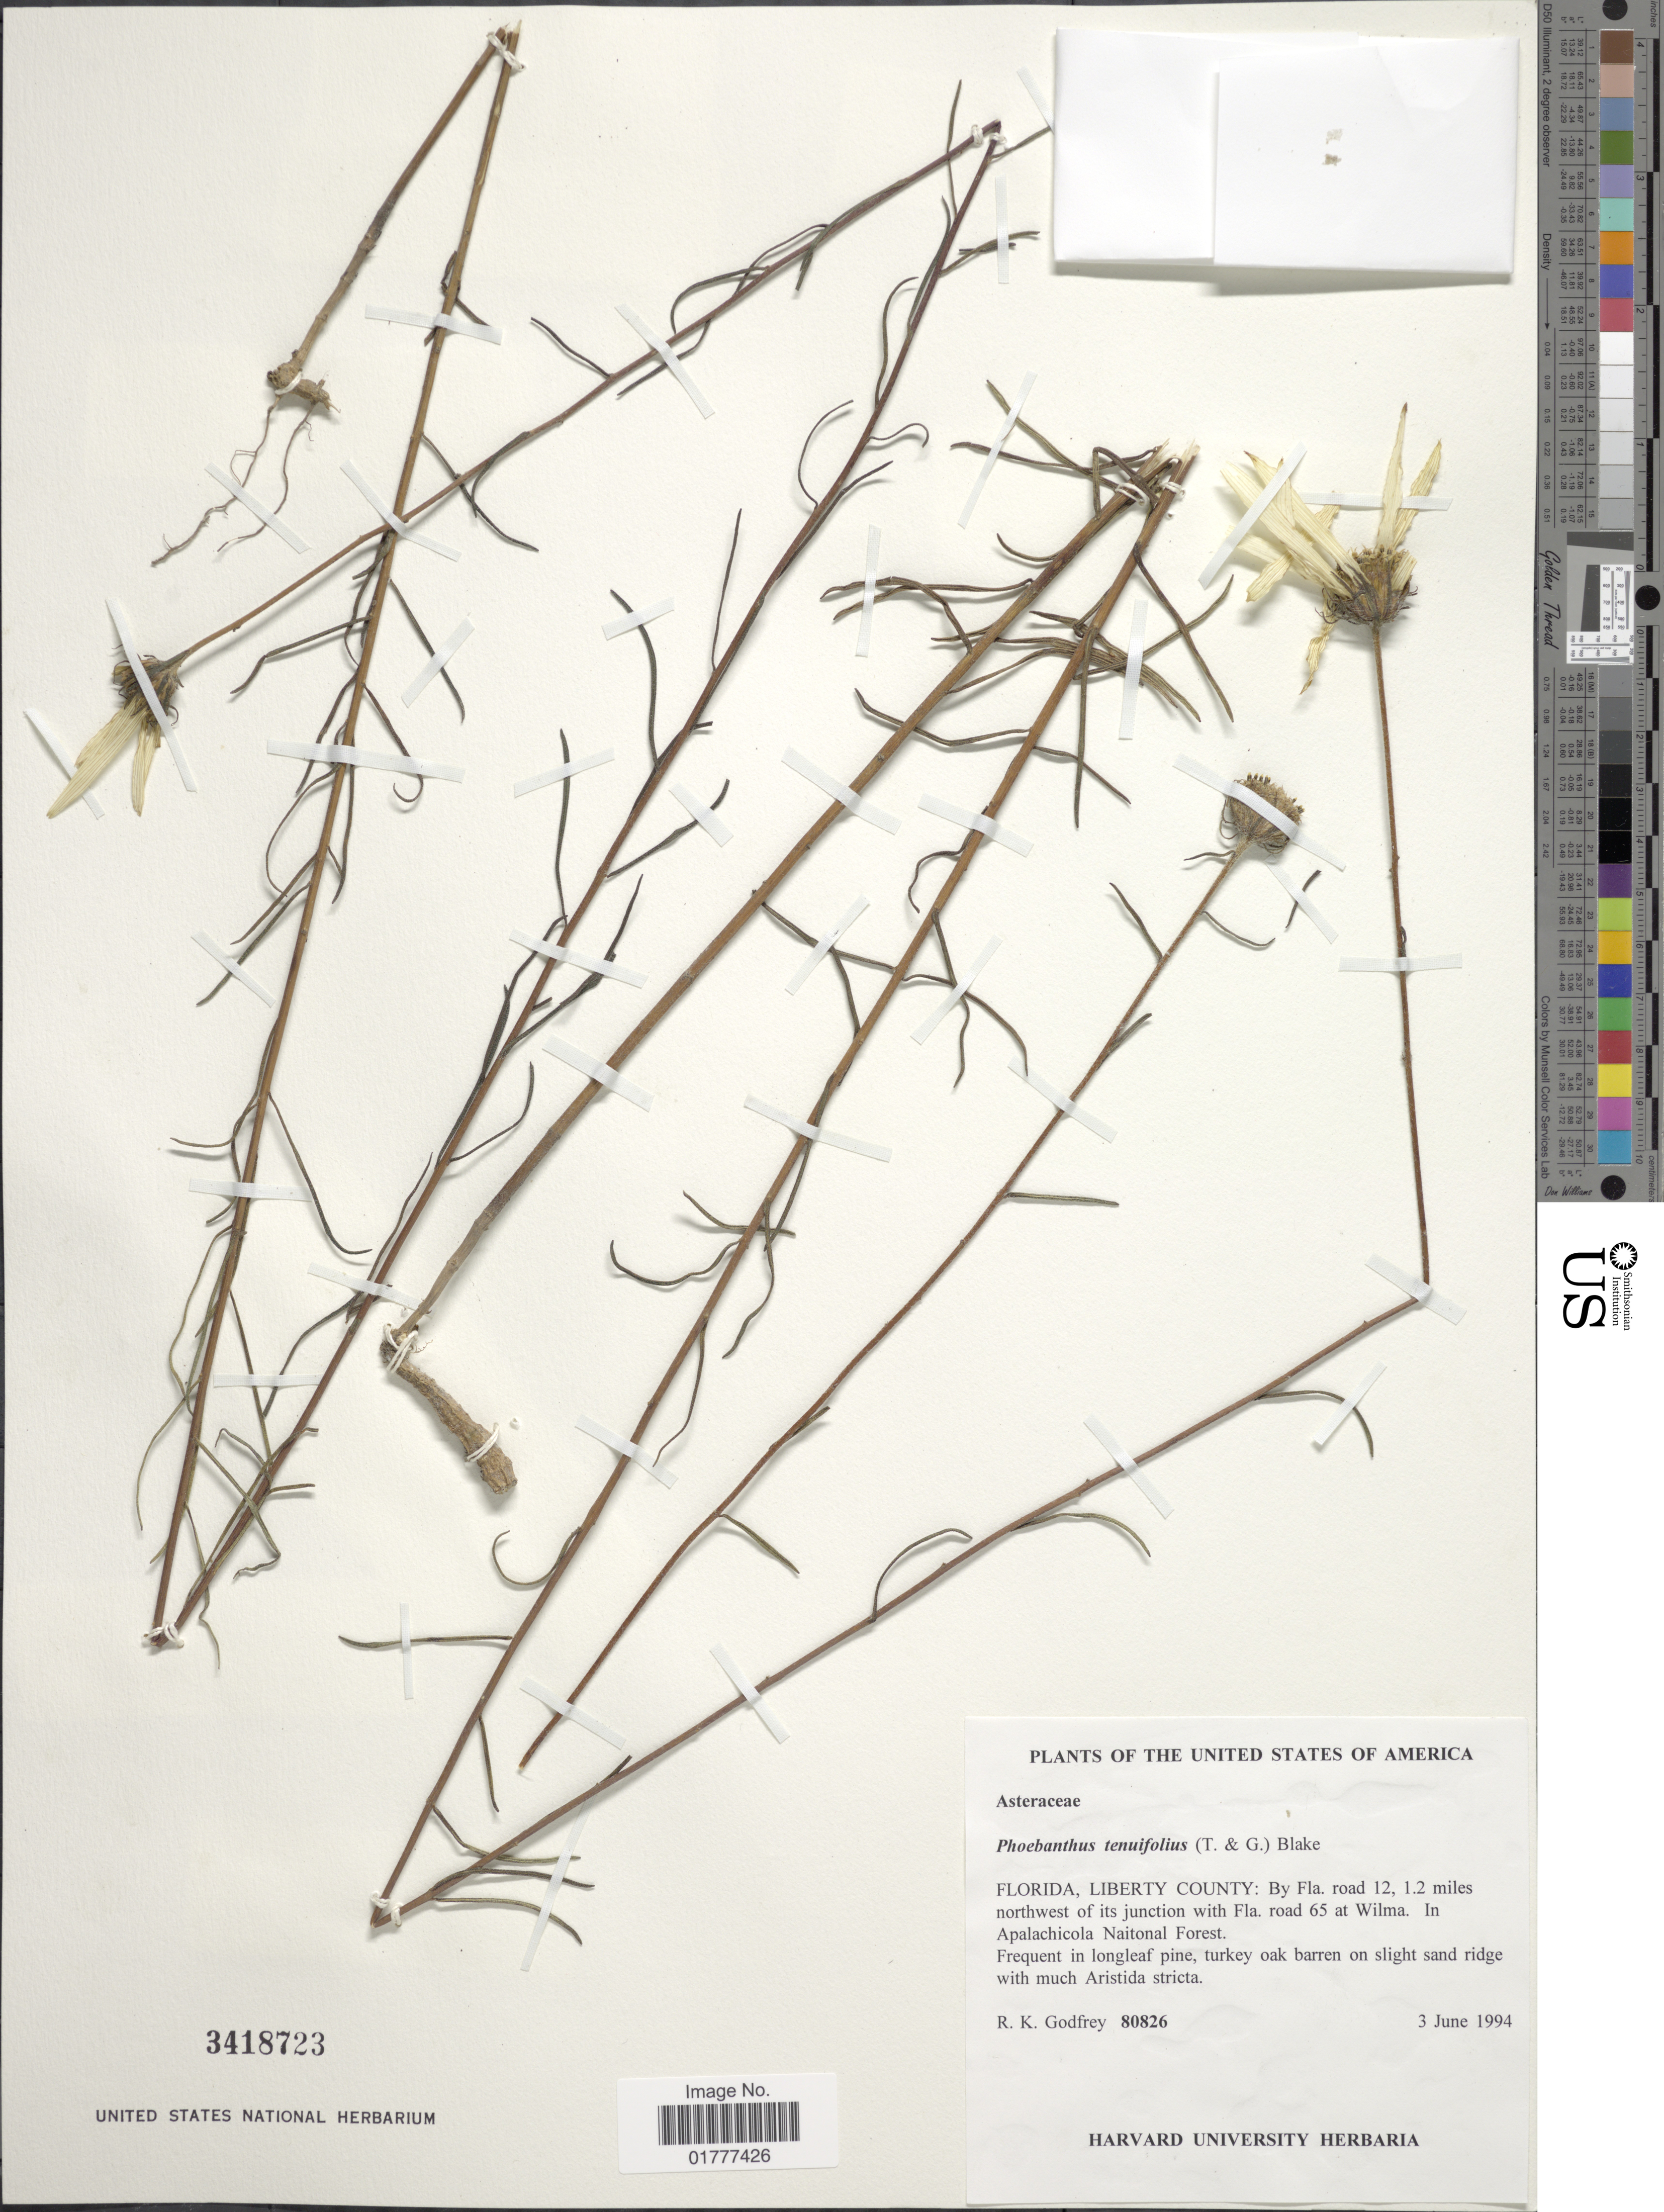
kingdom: Plantae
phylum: Tracheophyta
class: Magnoliopsida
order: Asterales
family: Asteraceae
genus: Phoebanthus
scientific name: Phoebanthus tenuifolius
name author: (Torr. & A. Gray) S.F. Blake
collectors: R. K. Godfrey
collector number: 80826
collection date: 1994-06-03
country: United States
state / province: Florida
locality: Liberty County: By Fla. road 12, 1.2 miles northwest of its junction with Fla. road 65 at Wilma, in Apalachicola National Forest, turkey oak barren on slight sand ridge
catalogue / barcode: US 3418723